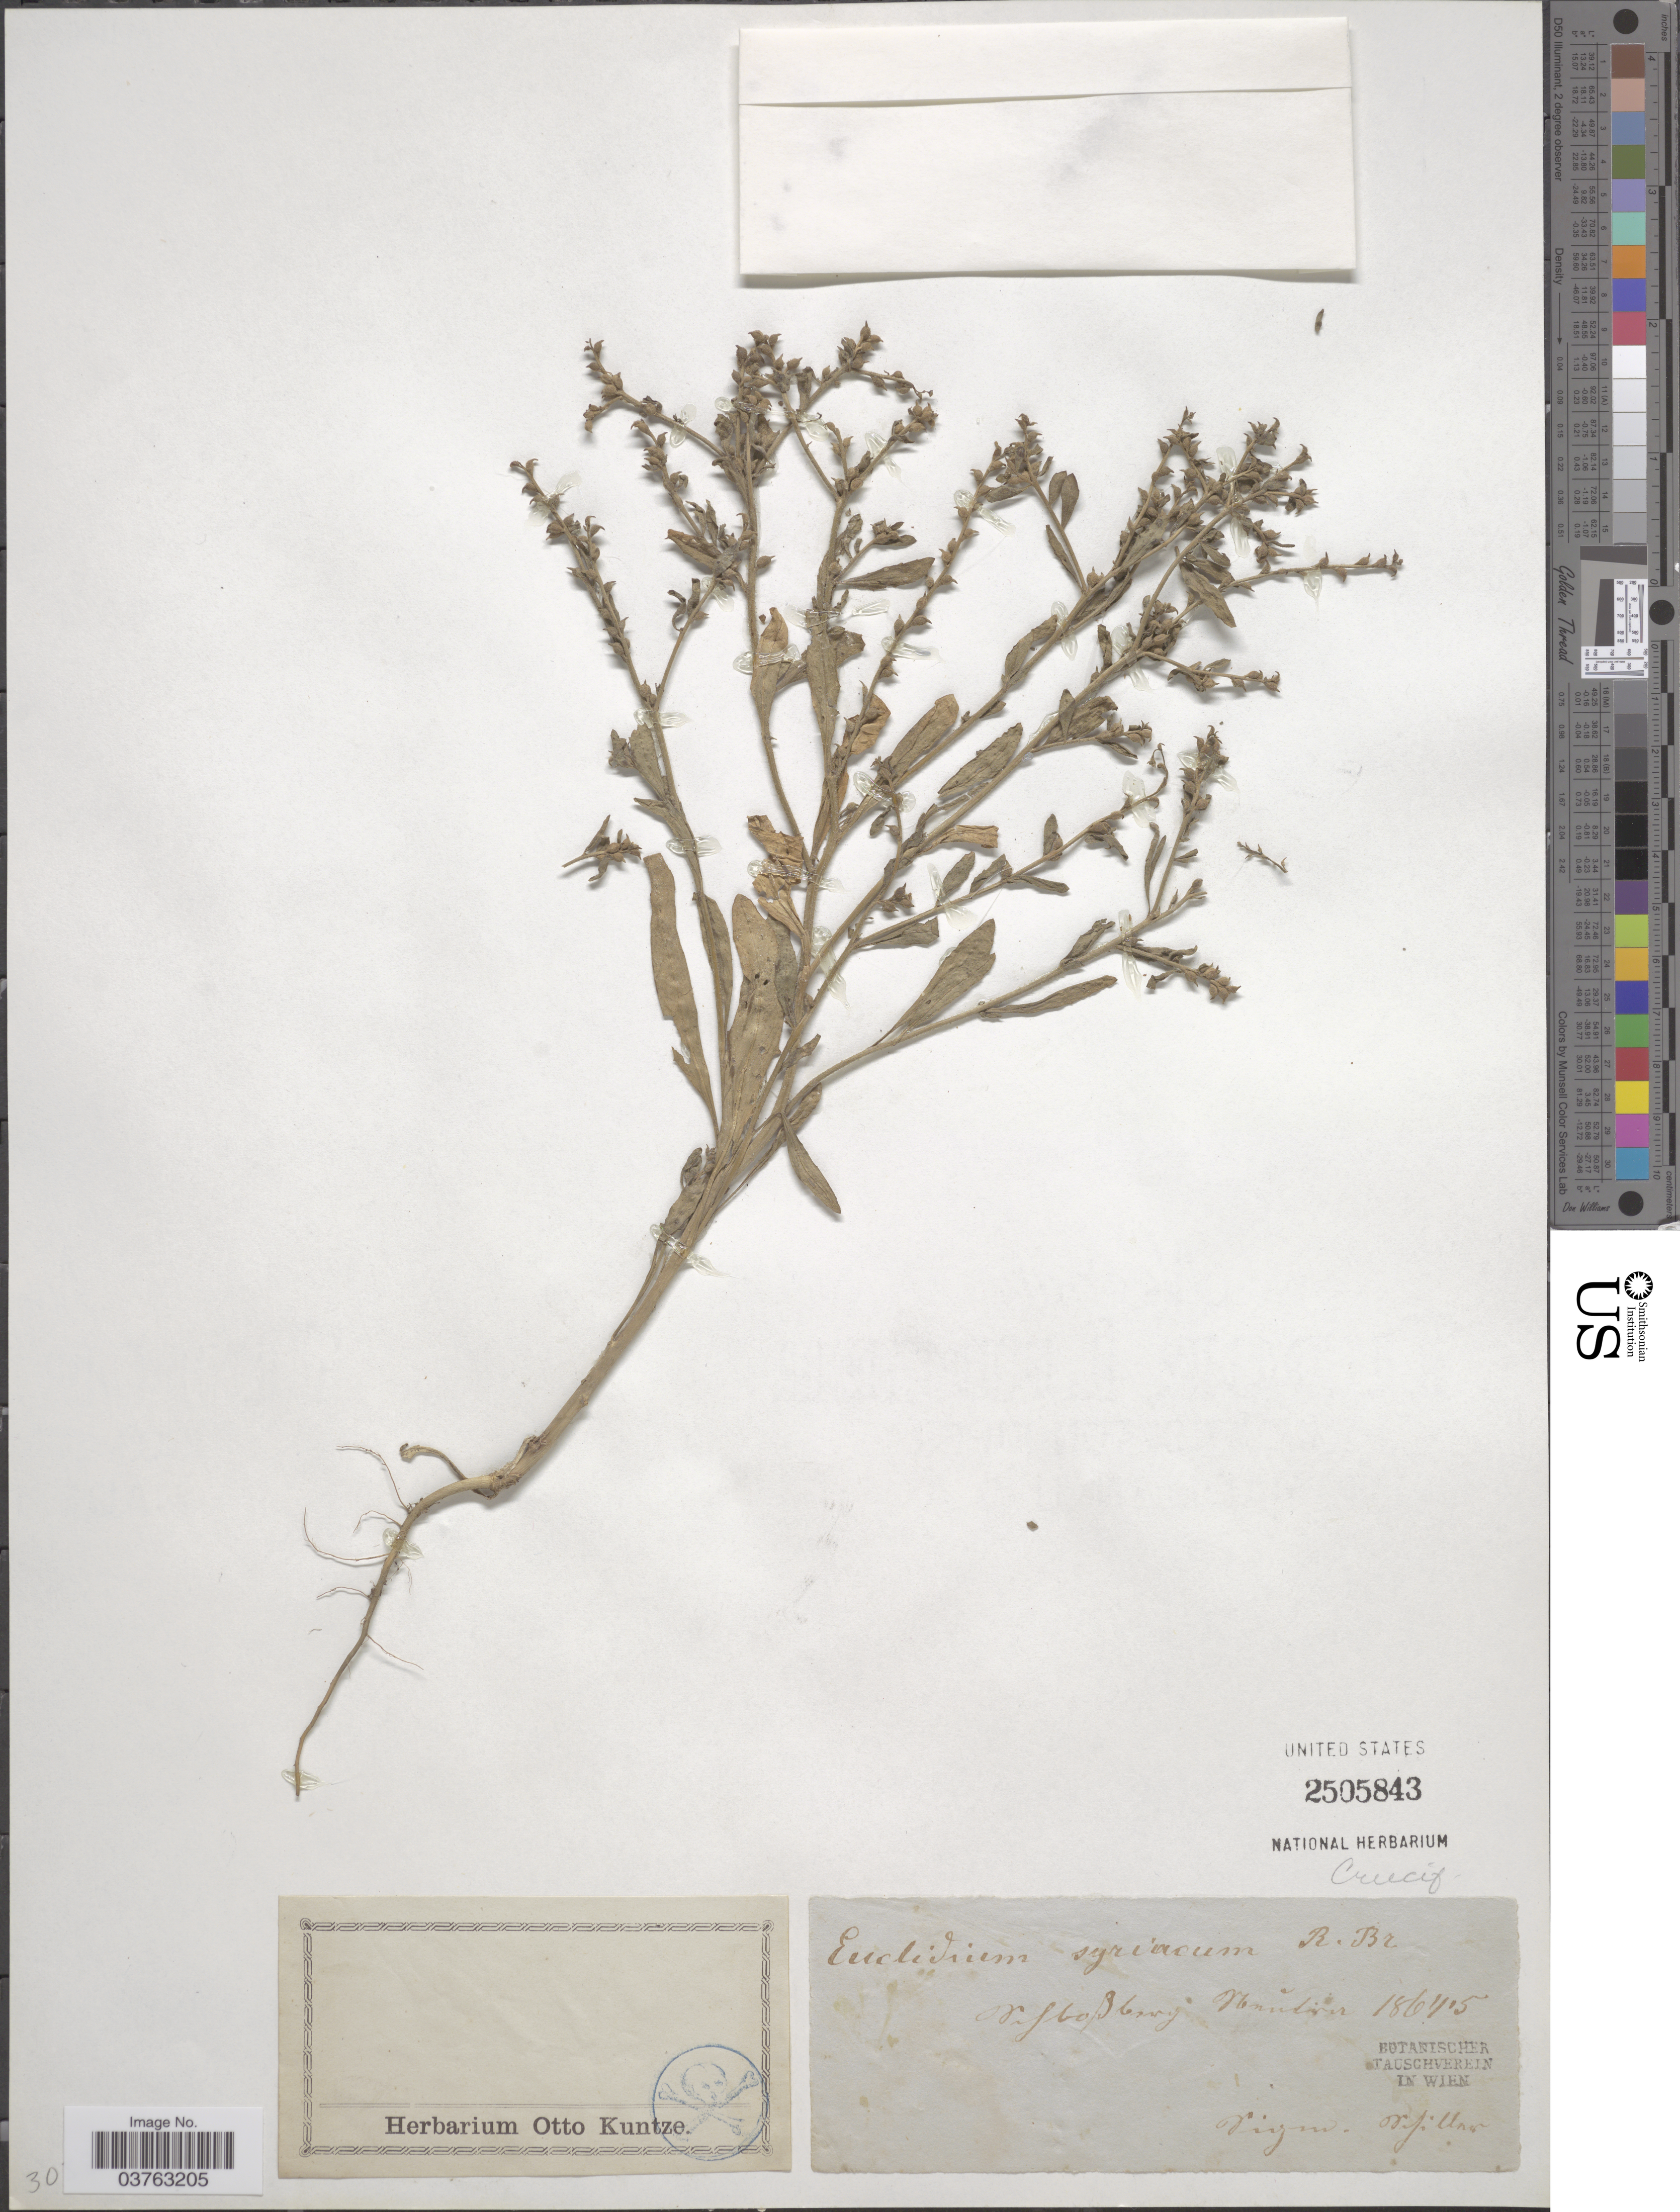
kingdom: Plantae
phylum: Tracheophyta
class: Magnoliopsida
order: Brassicales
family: Brassicaceae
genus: Euclidium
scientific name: Euclidium syriacum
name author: (L.) W.T. Aiton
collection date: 1864-05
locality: Vifbobery Menuliver. [interpreted]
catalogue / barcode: US 2505843